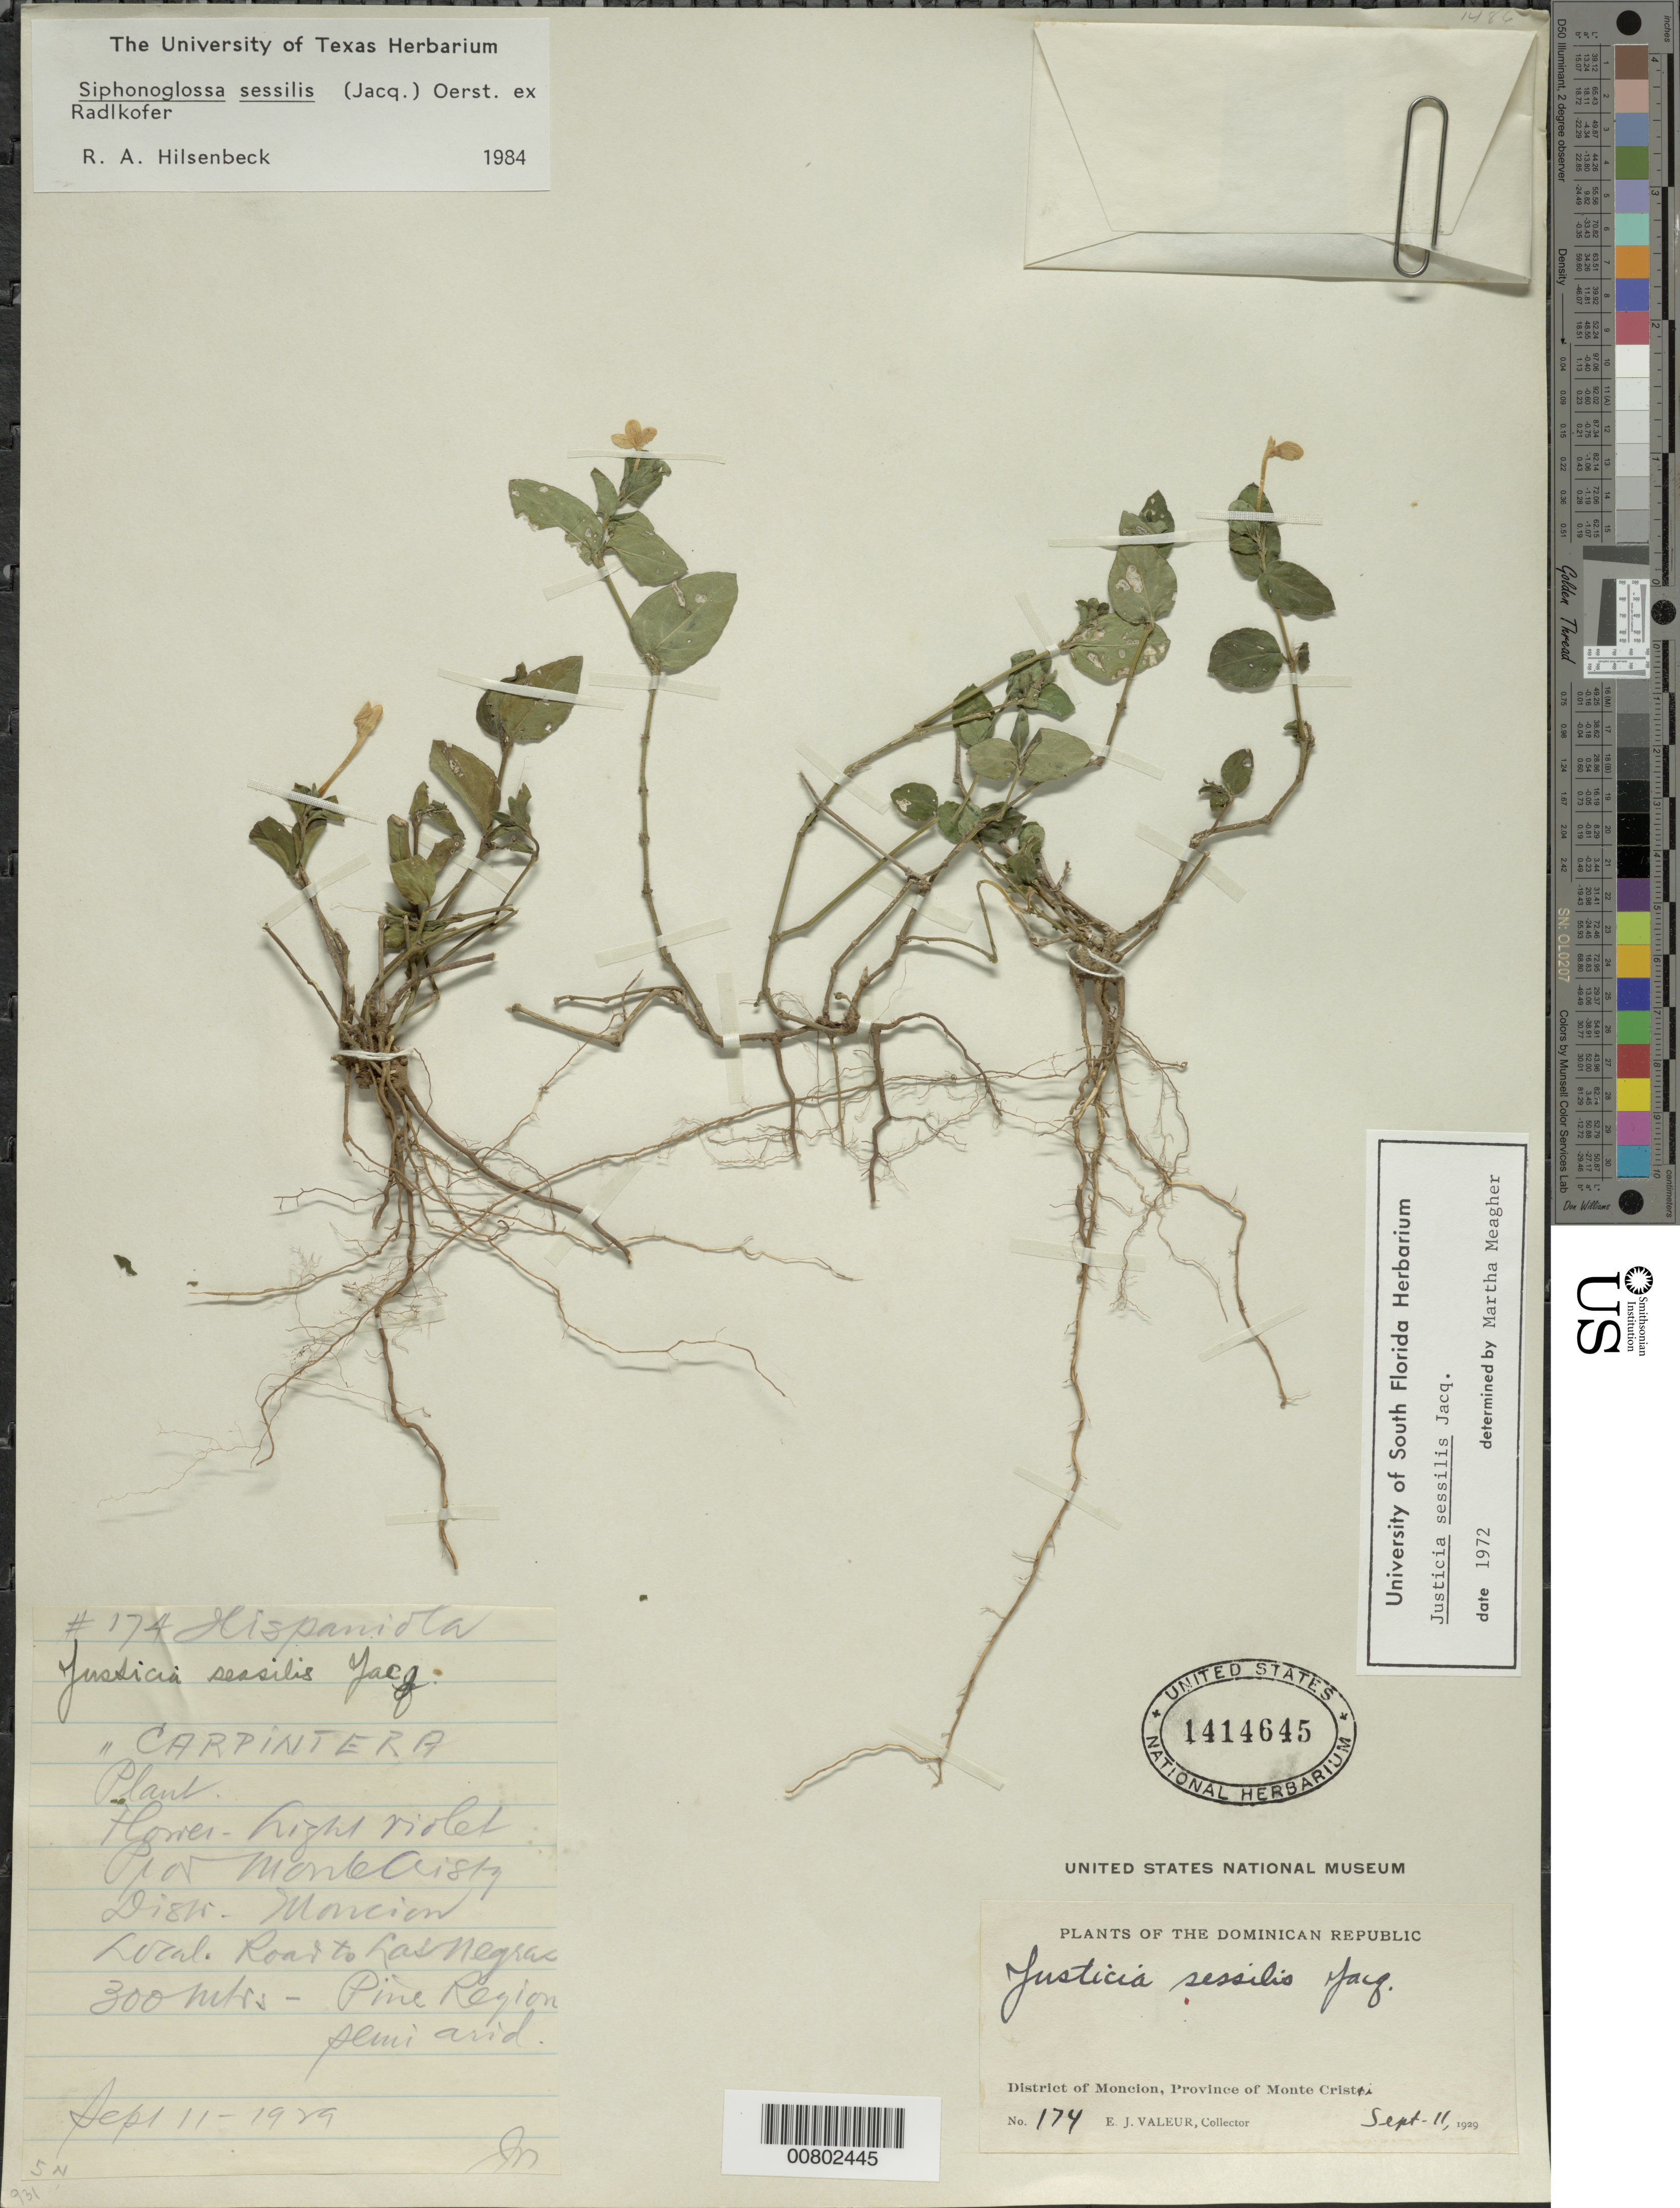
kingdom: Plantae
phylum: Tracheophyta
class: Magnoliopsida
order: Lamiales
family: Acanthaceae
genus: Siphonoglossa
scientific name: Siphonoglossa sessilis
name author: (Jacq.) D.N. Gibson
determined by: Hilsenbeck, R. A.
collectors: E. Valeur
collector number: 174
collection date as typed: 11 Sep 1929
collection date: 1929-09-11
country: Dominican Republic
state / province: Monte Cristi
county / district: Monción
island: Hispaniola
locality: Road to Las Negras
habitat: Semi arid pine region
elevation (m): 300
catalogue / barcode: US 1414645